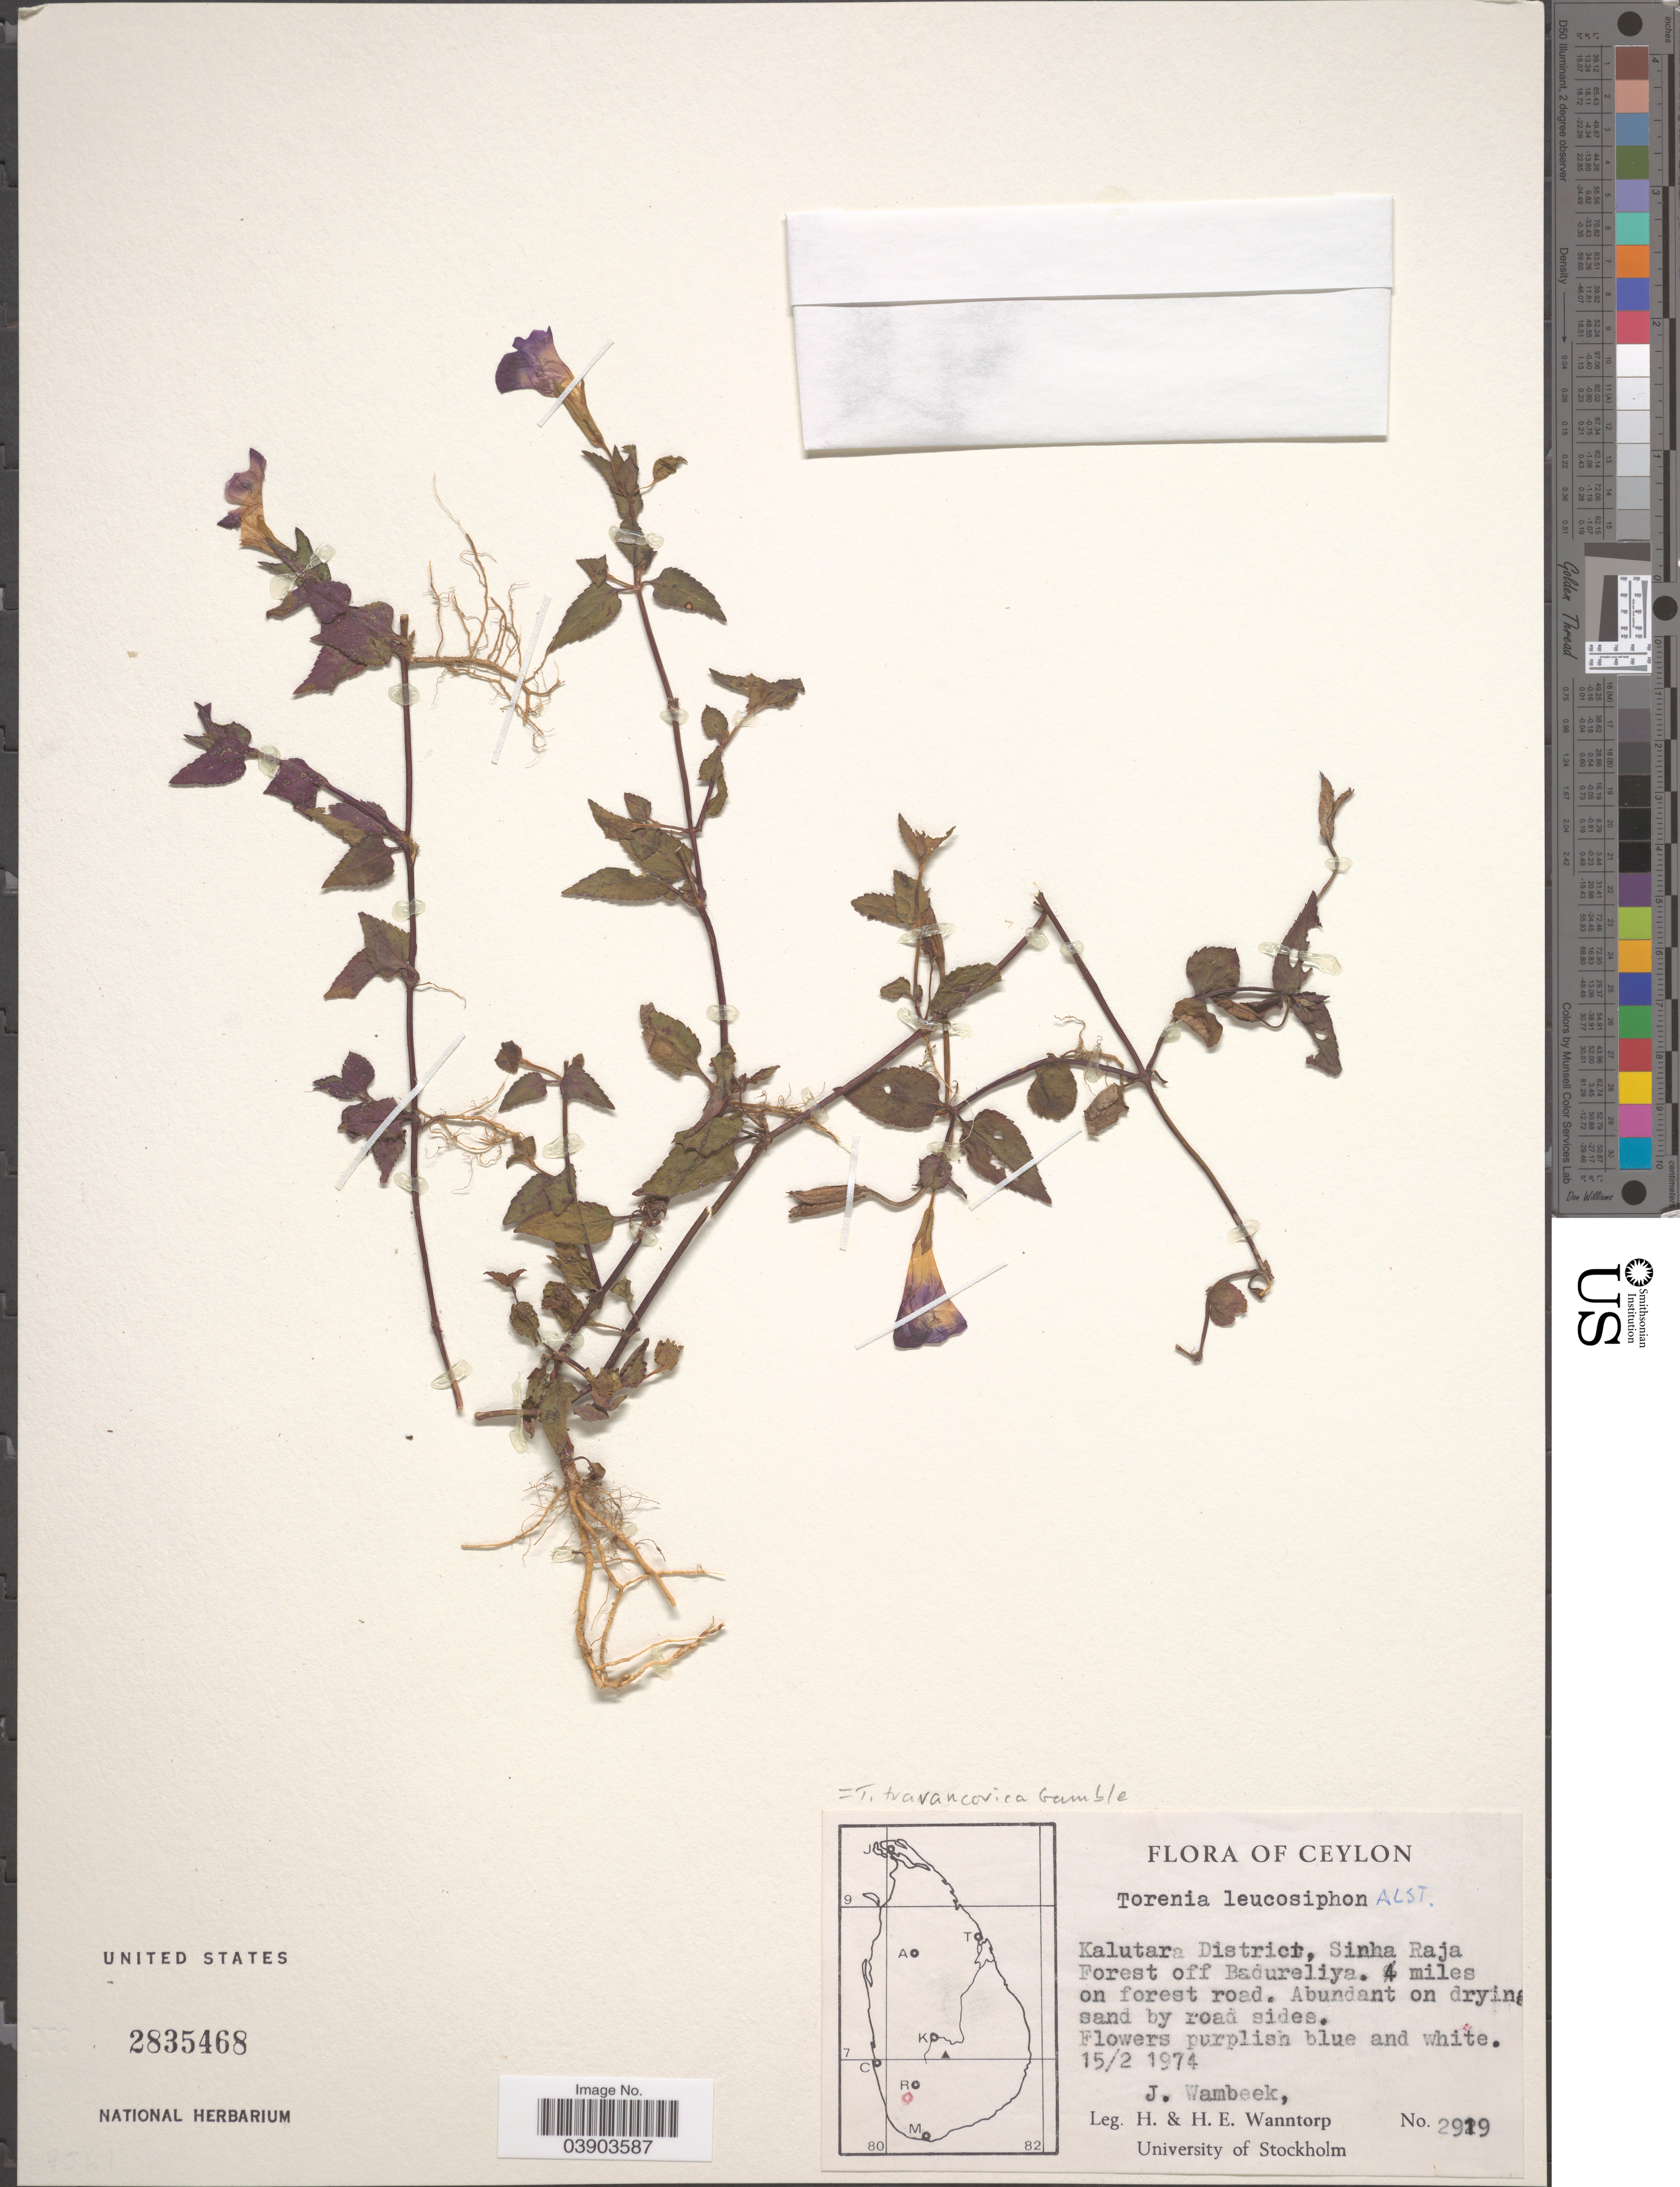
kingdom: Plantae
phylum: Tracheophyta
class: Magnoliopsida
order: Lamiales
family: Linderniaceae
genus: Torenia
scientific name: Torenia travancorica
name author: Gamble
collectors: J. Wambeek, H. Wanntorp & H. Wanntorp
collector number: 2919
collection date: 1974-02-15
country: Sri Lanka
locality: Ceylon. Kalutara District, Sinha Raja Forest off Badureliya. 4 miles on forest road.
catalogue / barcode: US 2835468